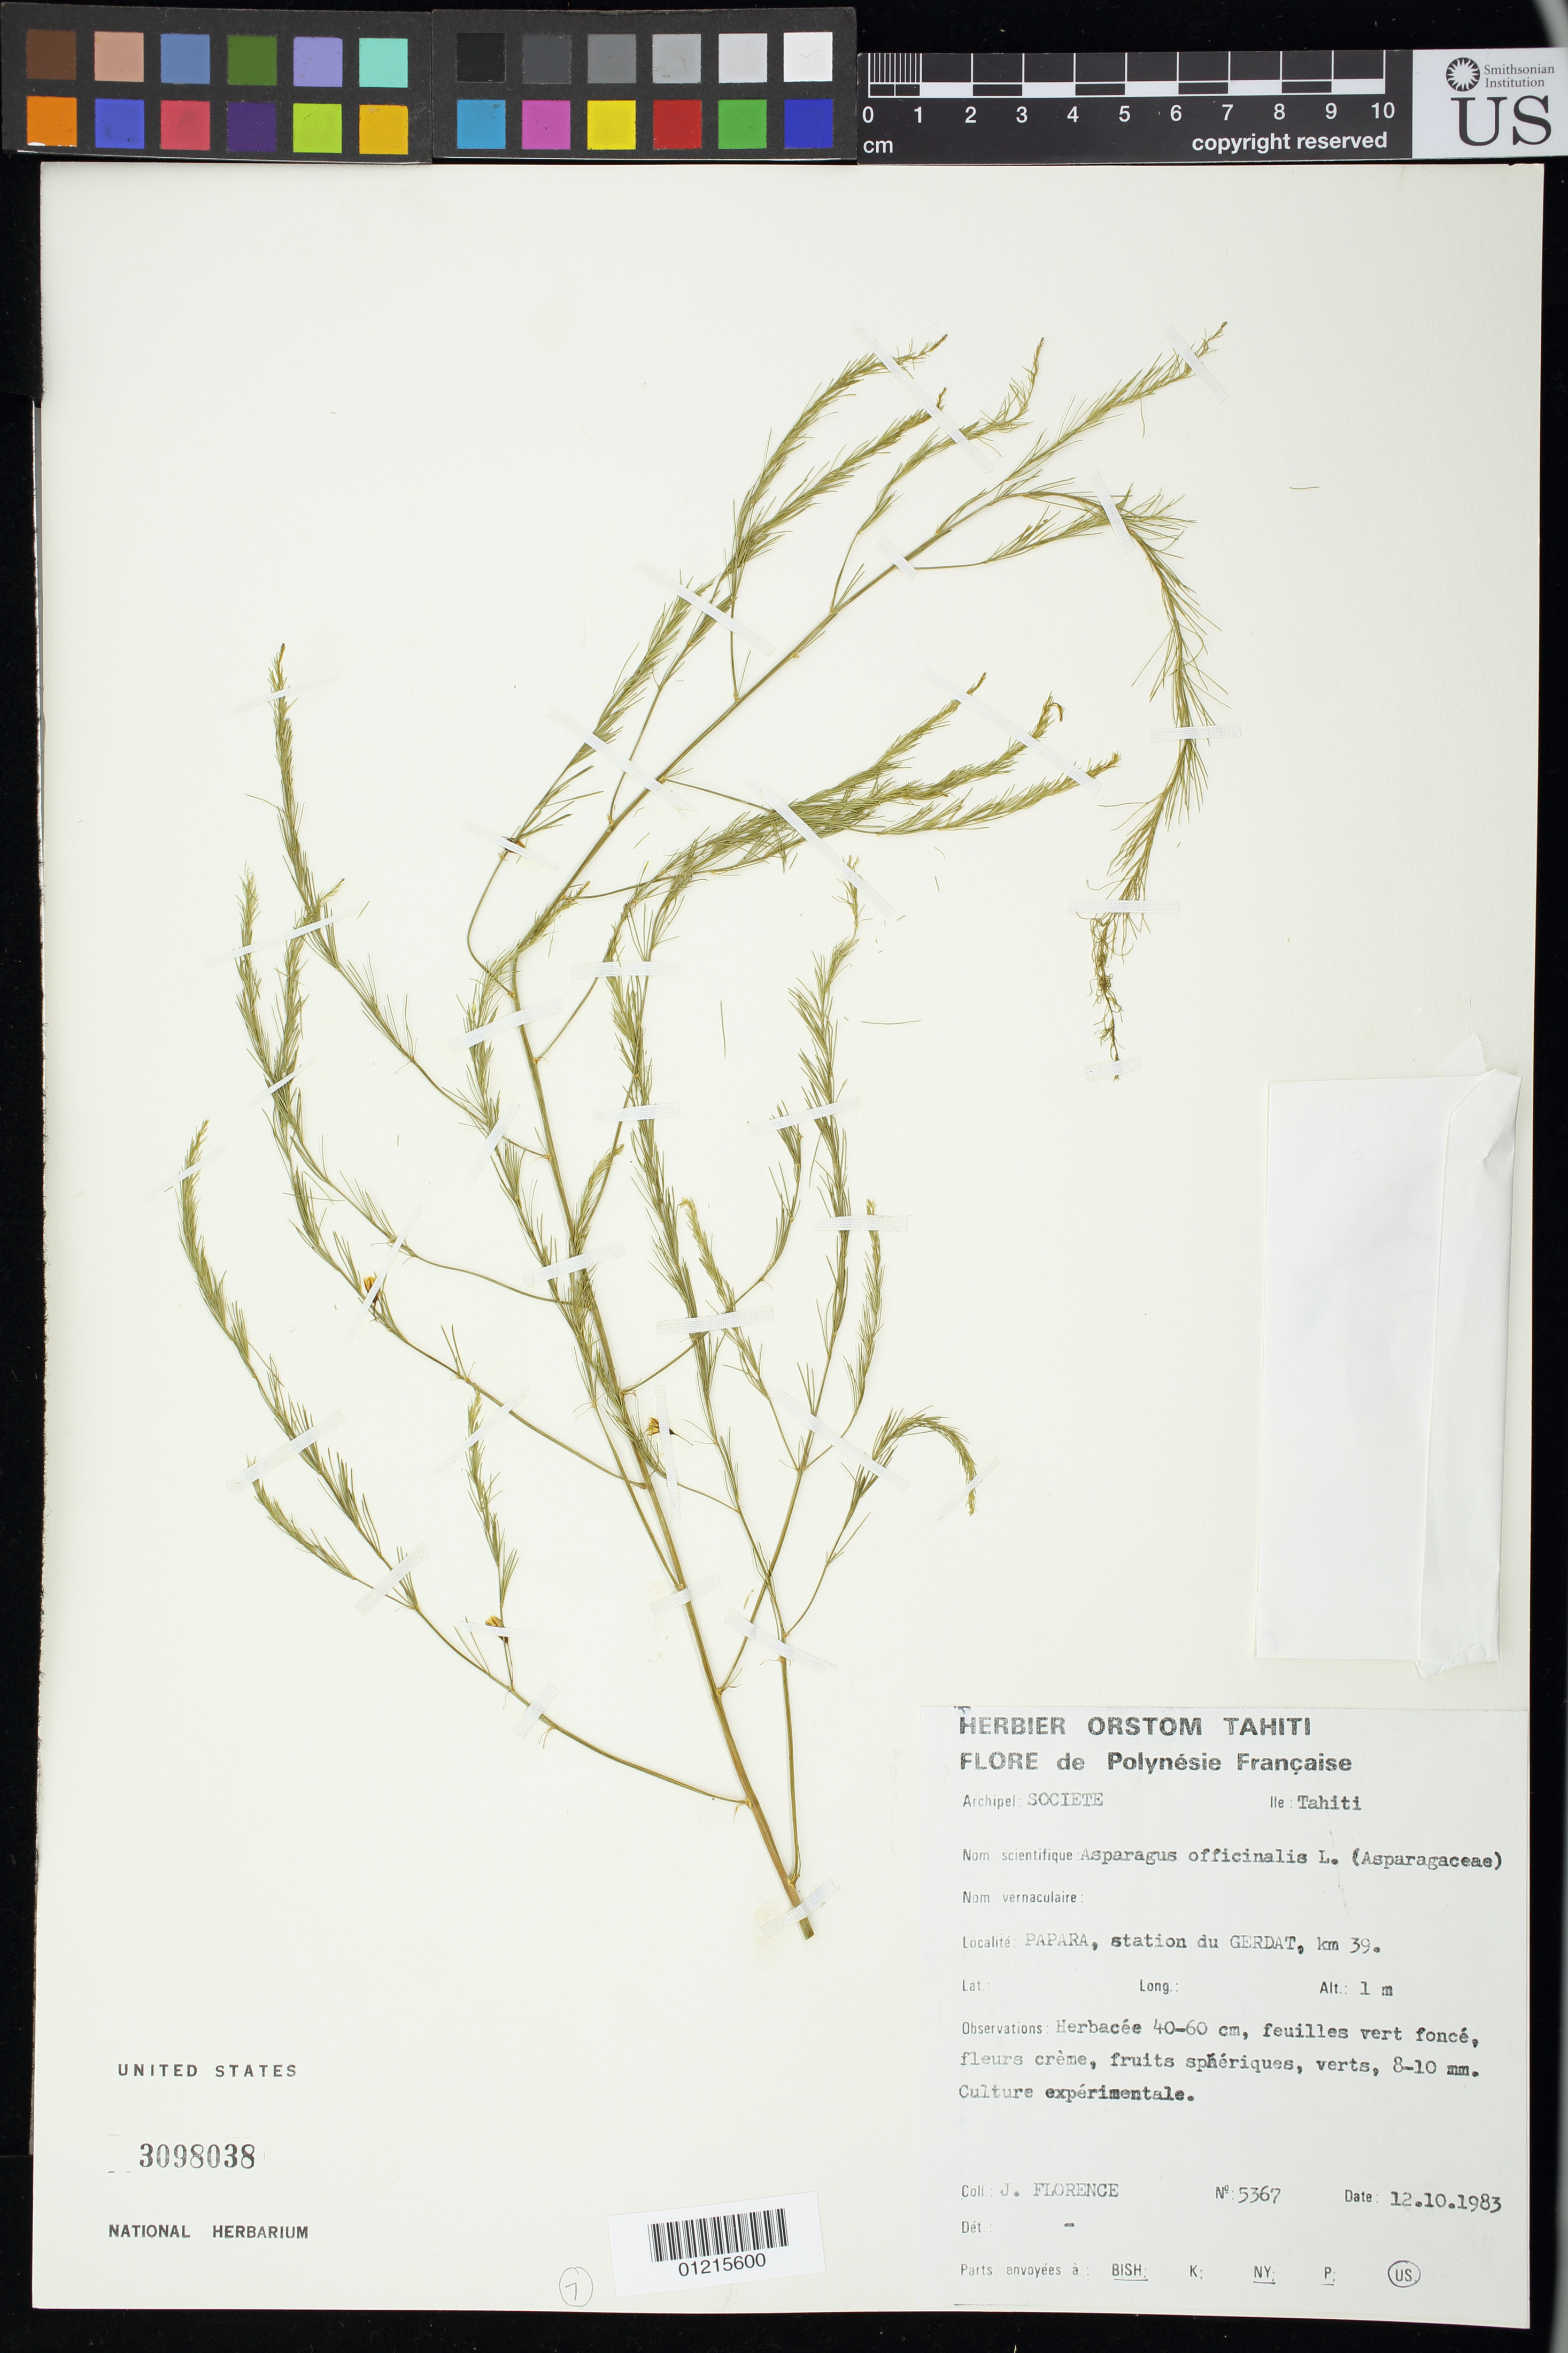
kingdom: Plantae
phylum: Tracheophyta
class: Liliopsida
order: Asparagales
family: Asparagaceae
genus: Asparagus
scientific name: Asparagus officinalis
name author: L.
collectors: J. Florence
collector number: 5367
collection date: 1983-10-12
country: French Polynesia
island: Tahiti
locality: Papara, station du Gerdate, Km 39.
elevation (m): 1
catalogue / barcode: US 3098038